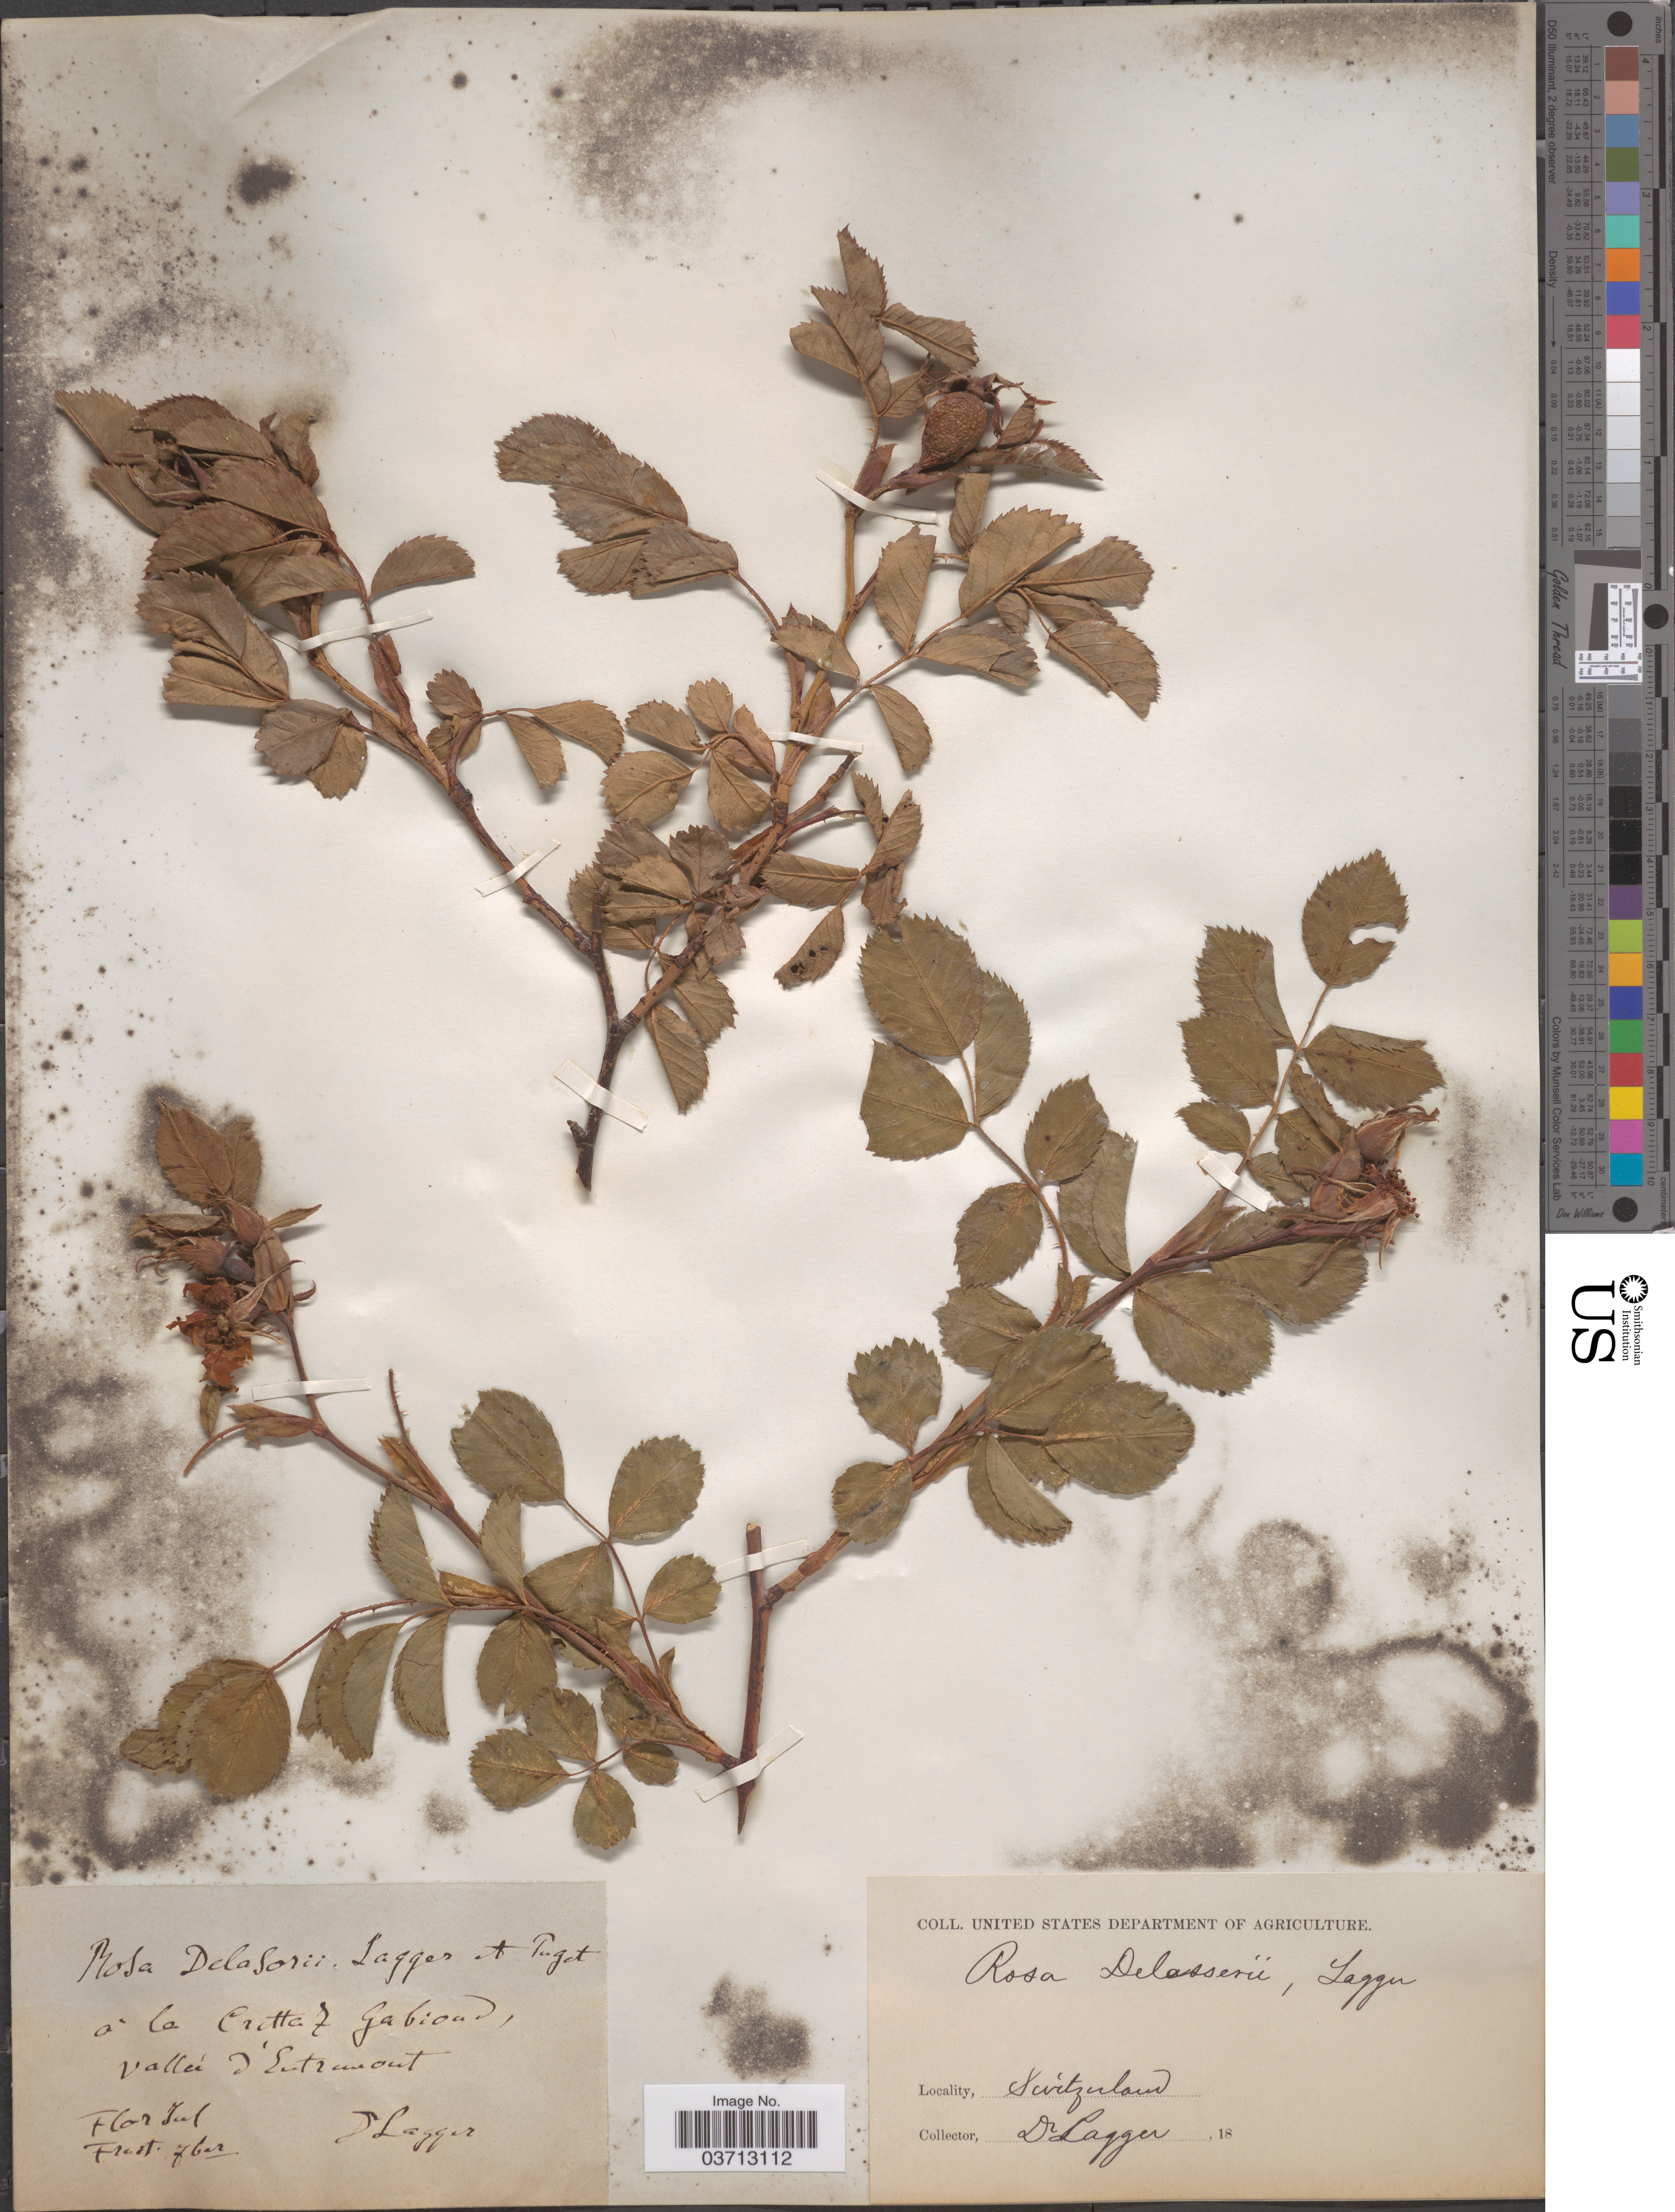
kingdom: Plantae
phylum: Tracheophyta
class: Magnoliopsida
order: Rosales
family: Rosaceae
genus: Rosa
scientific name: Rosa delasoieri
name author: Lagger & Puget ex De la Soie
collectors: F. J. Lagger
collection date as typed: Jul - 7bre 18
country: Switzerland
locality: Á la Crittaz Gabioud, vallée d'Entremont.